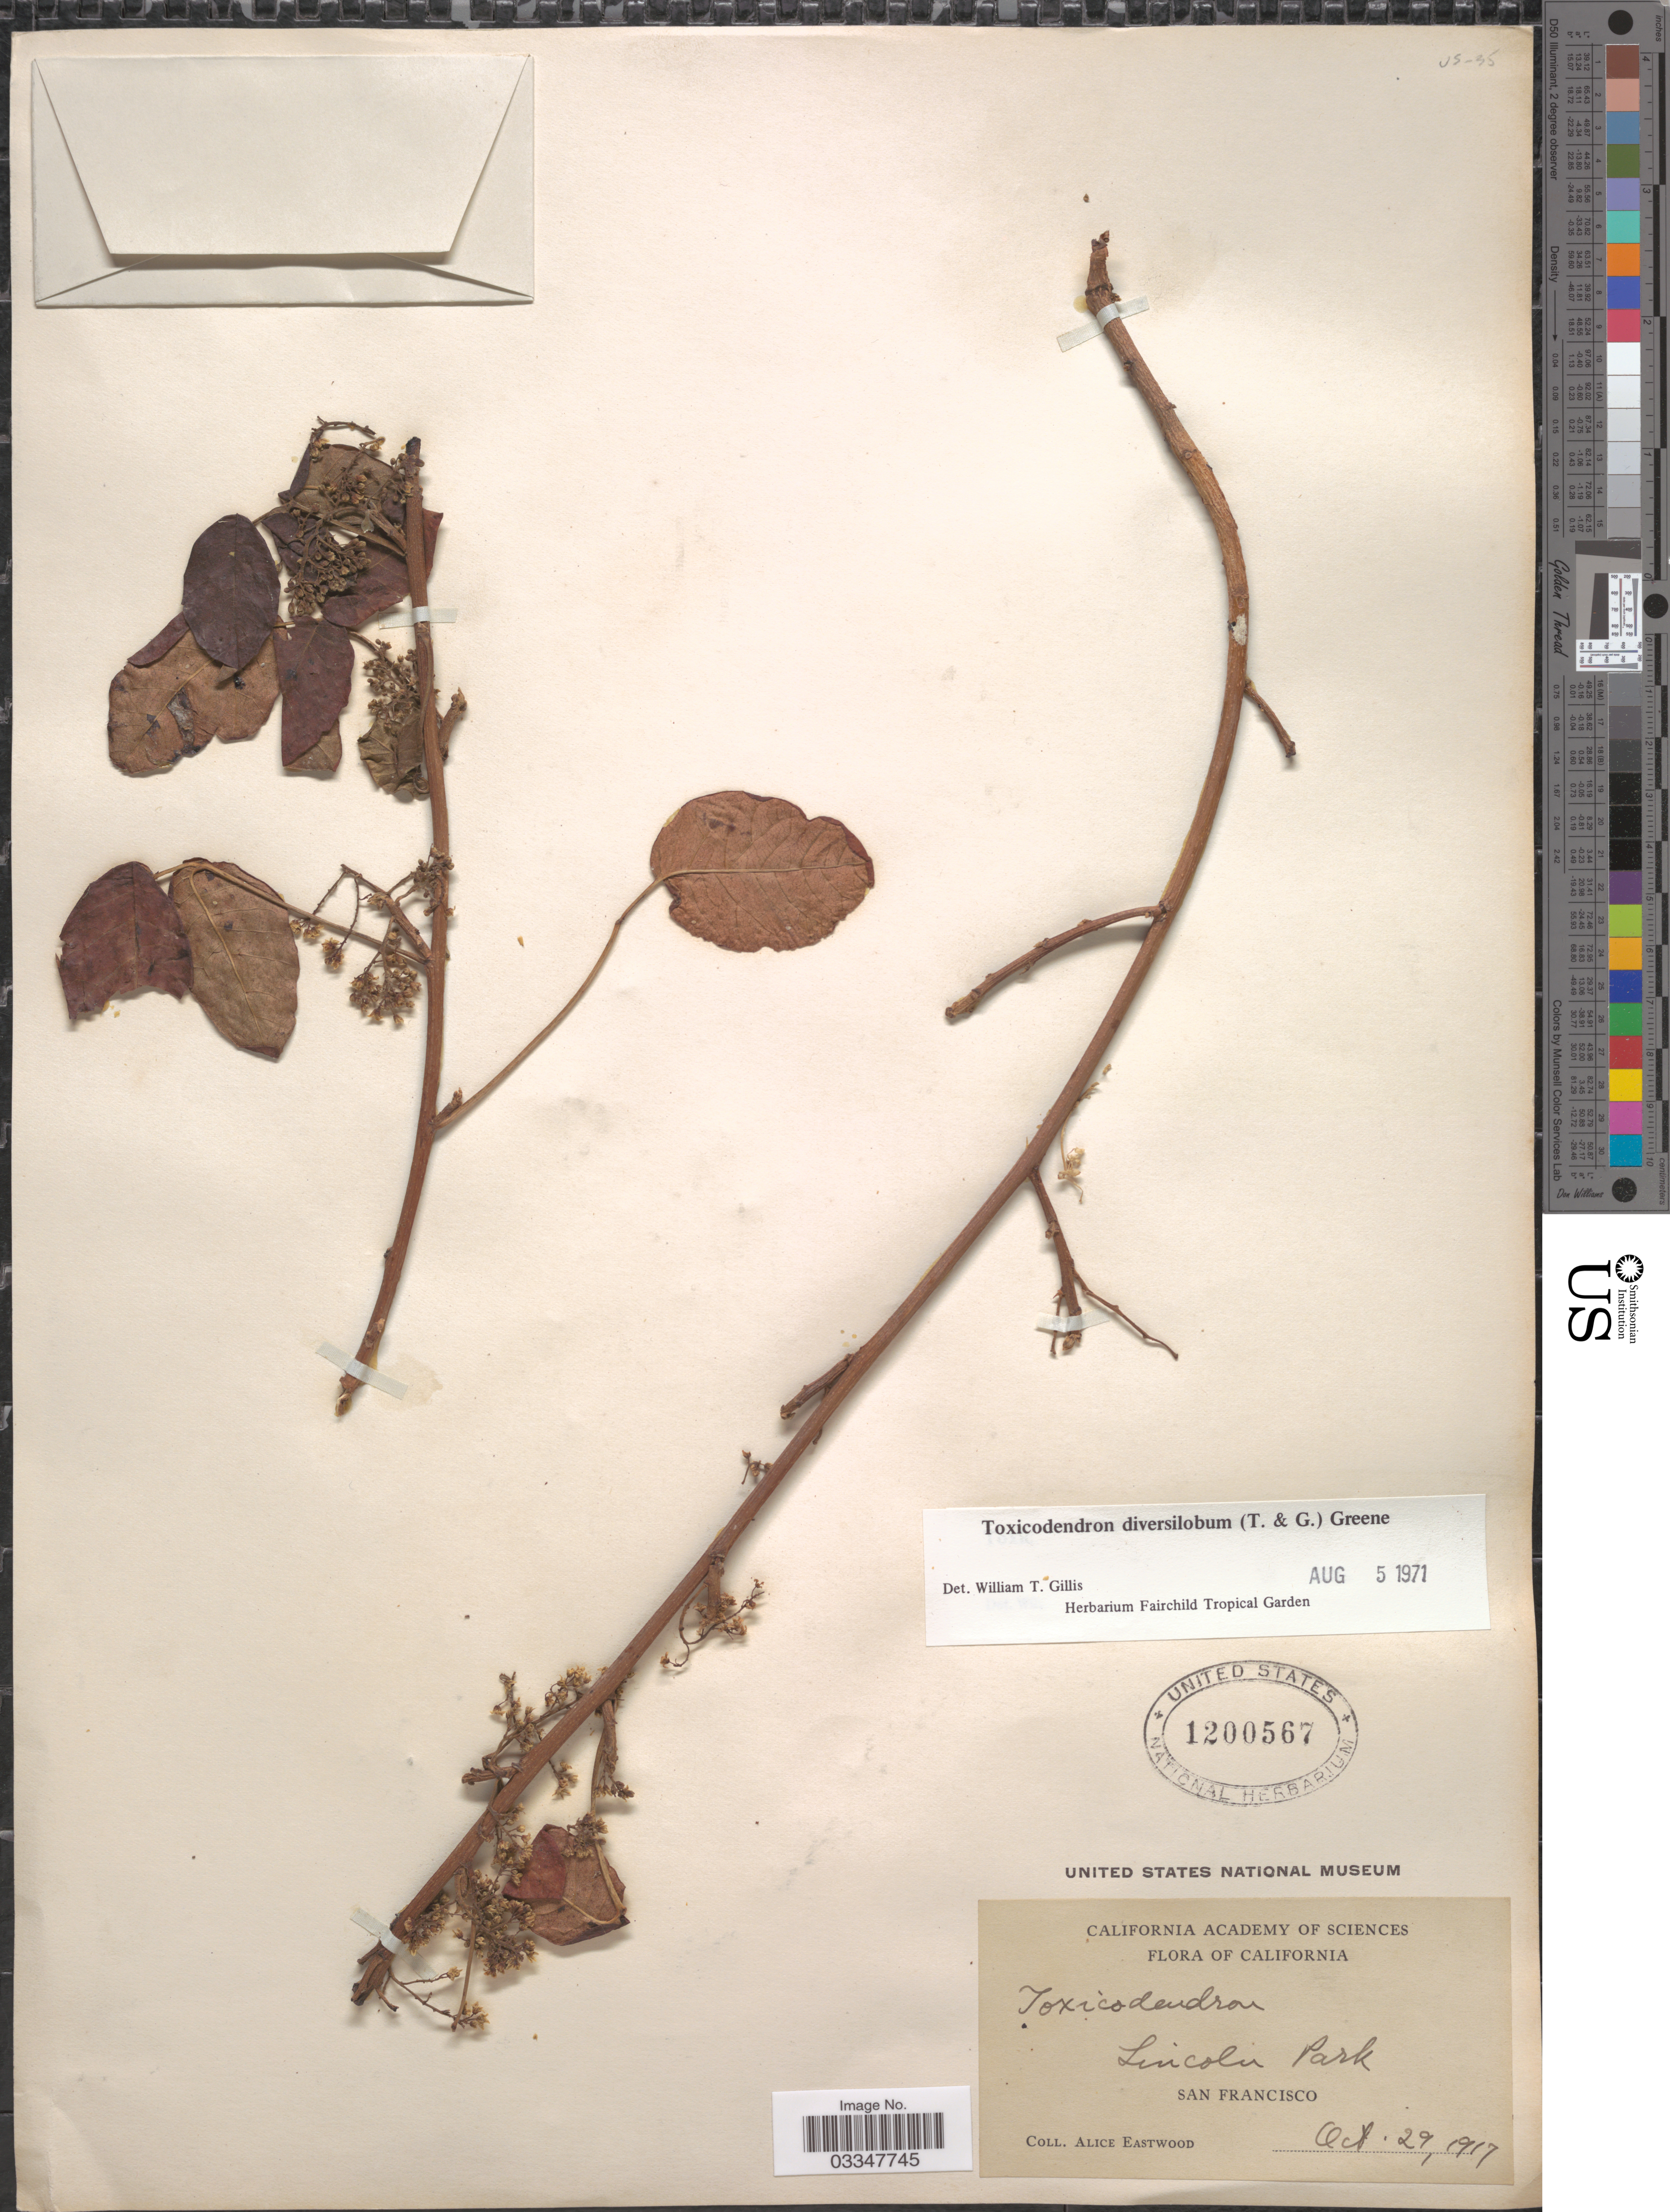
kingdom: Plantae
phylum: Tracheophyta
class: Magnoliopsida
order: Sapindales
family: Anacardiaceae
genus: Toxicodendron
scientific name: Toxicodendron diversilobum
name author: (Torr. & A. Gray) Greene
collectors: A. Eastwood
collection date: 1917-10-29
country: United States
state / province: California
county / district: San Francisco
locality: Lincoln Park. San Francisco.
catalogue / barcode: US 1200567